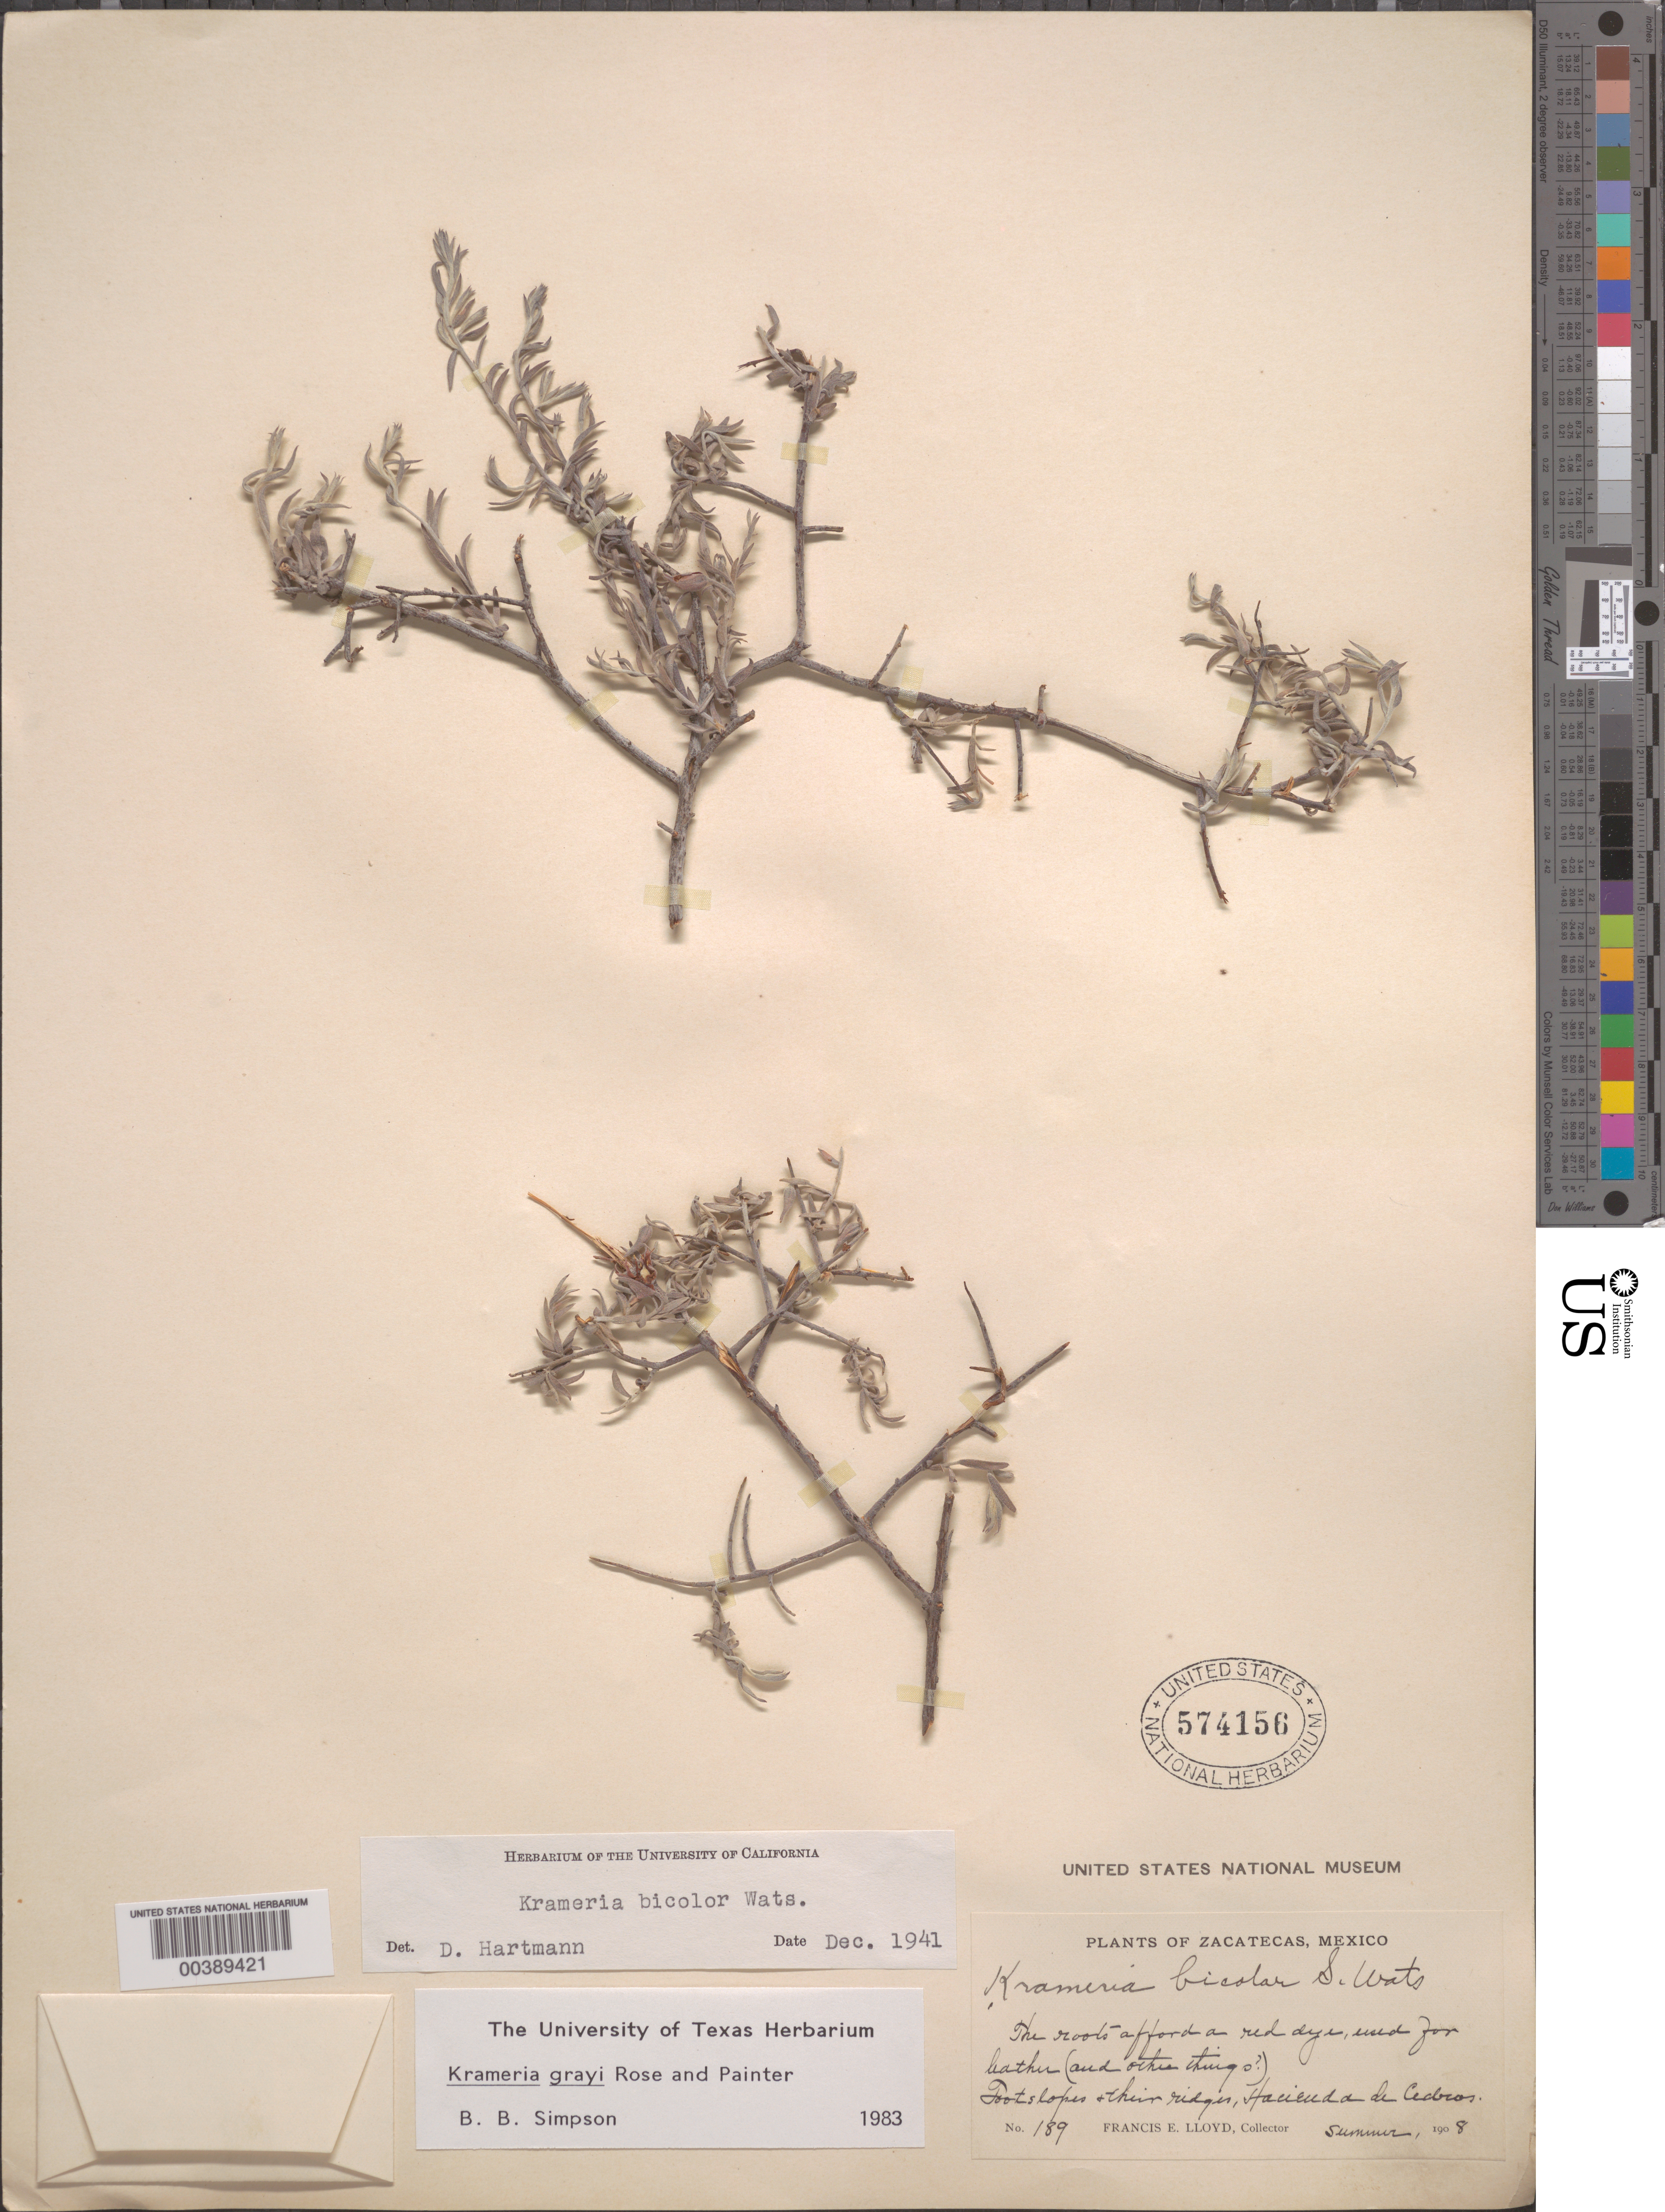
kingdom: Plantae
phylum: Tracheophyta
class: Magnoliopsida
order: Zygophyllales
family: Krameriaceae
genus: Krameria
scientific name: Krameria grayi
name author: Rose & J.H. Painter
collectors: F. E. Lloyd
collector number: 189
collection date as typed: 22 -- 1908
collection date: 1908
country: Mexico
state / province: Zacatecas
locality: Hacienda de Cedros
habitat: Footslopes and their ridges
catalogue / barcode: US 574156